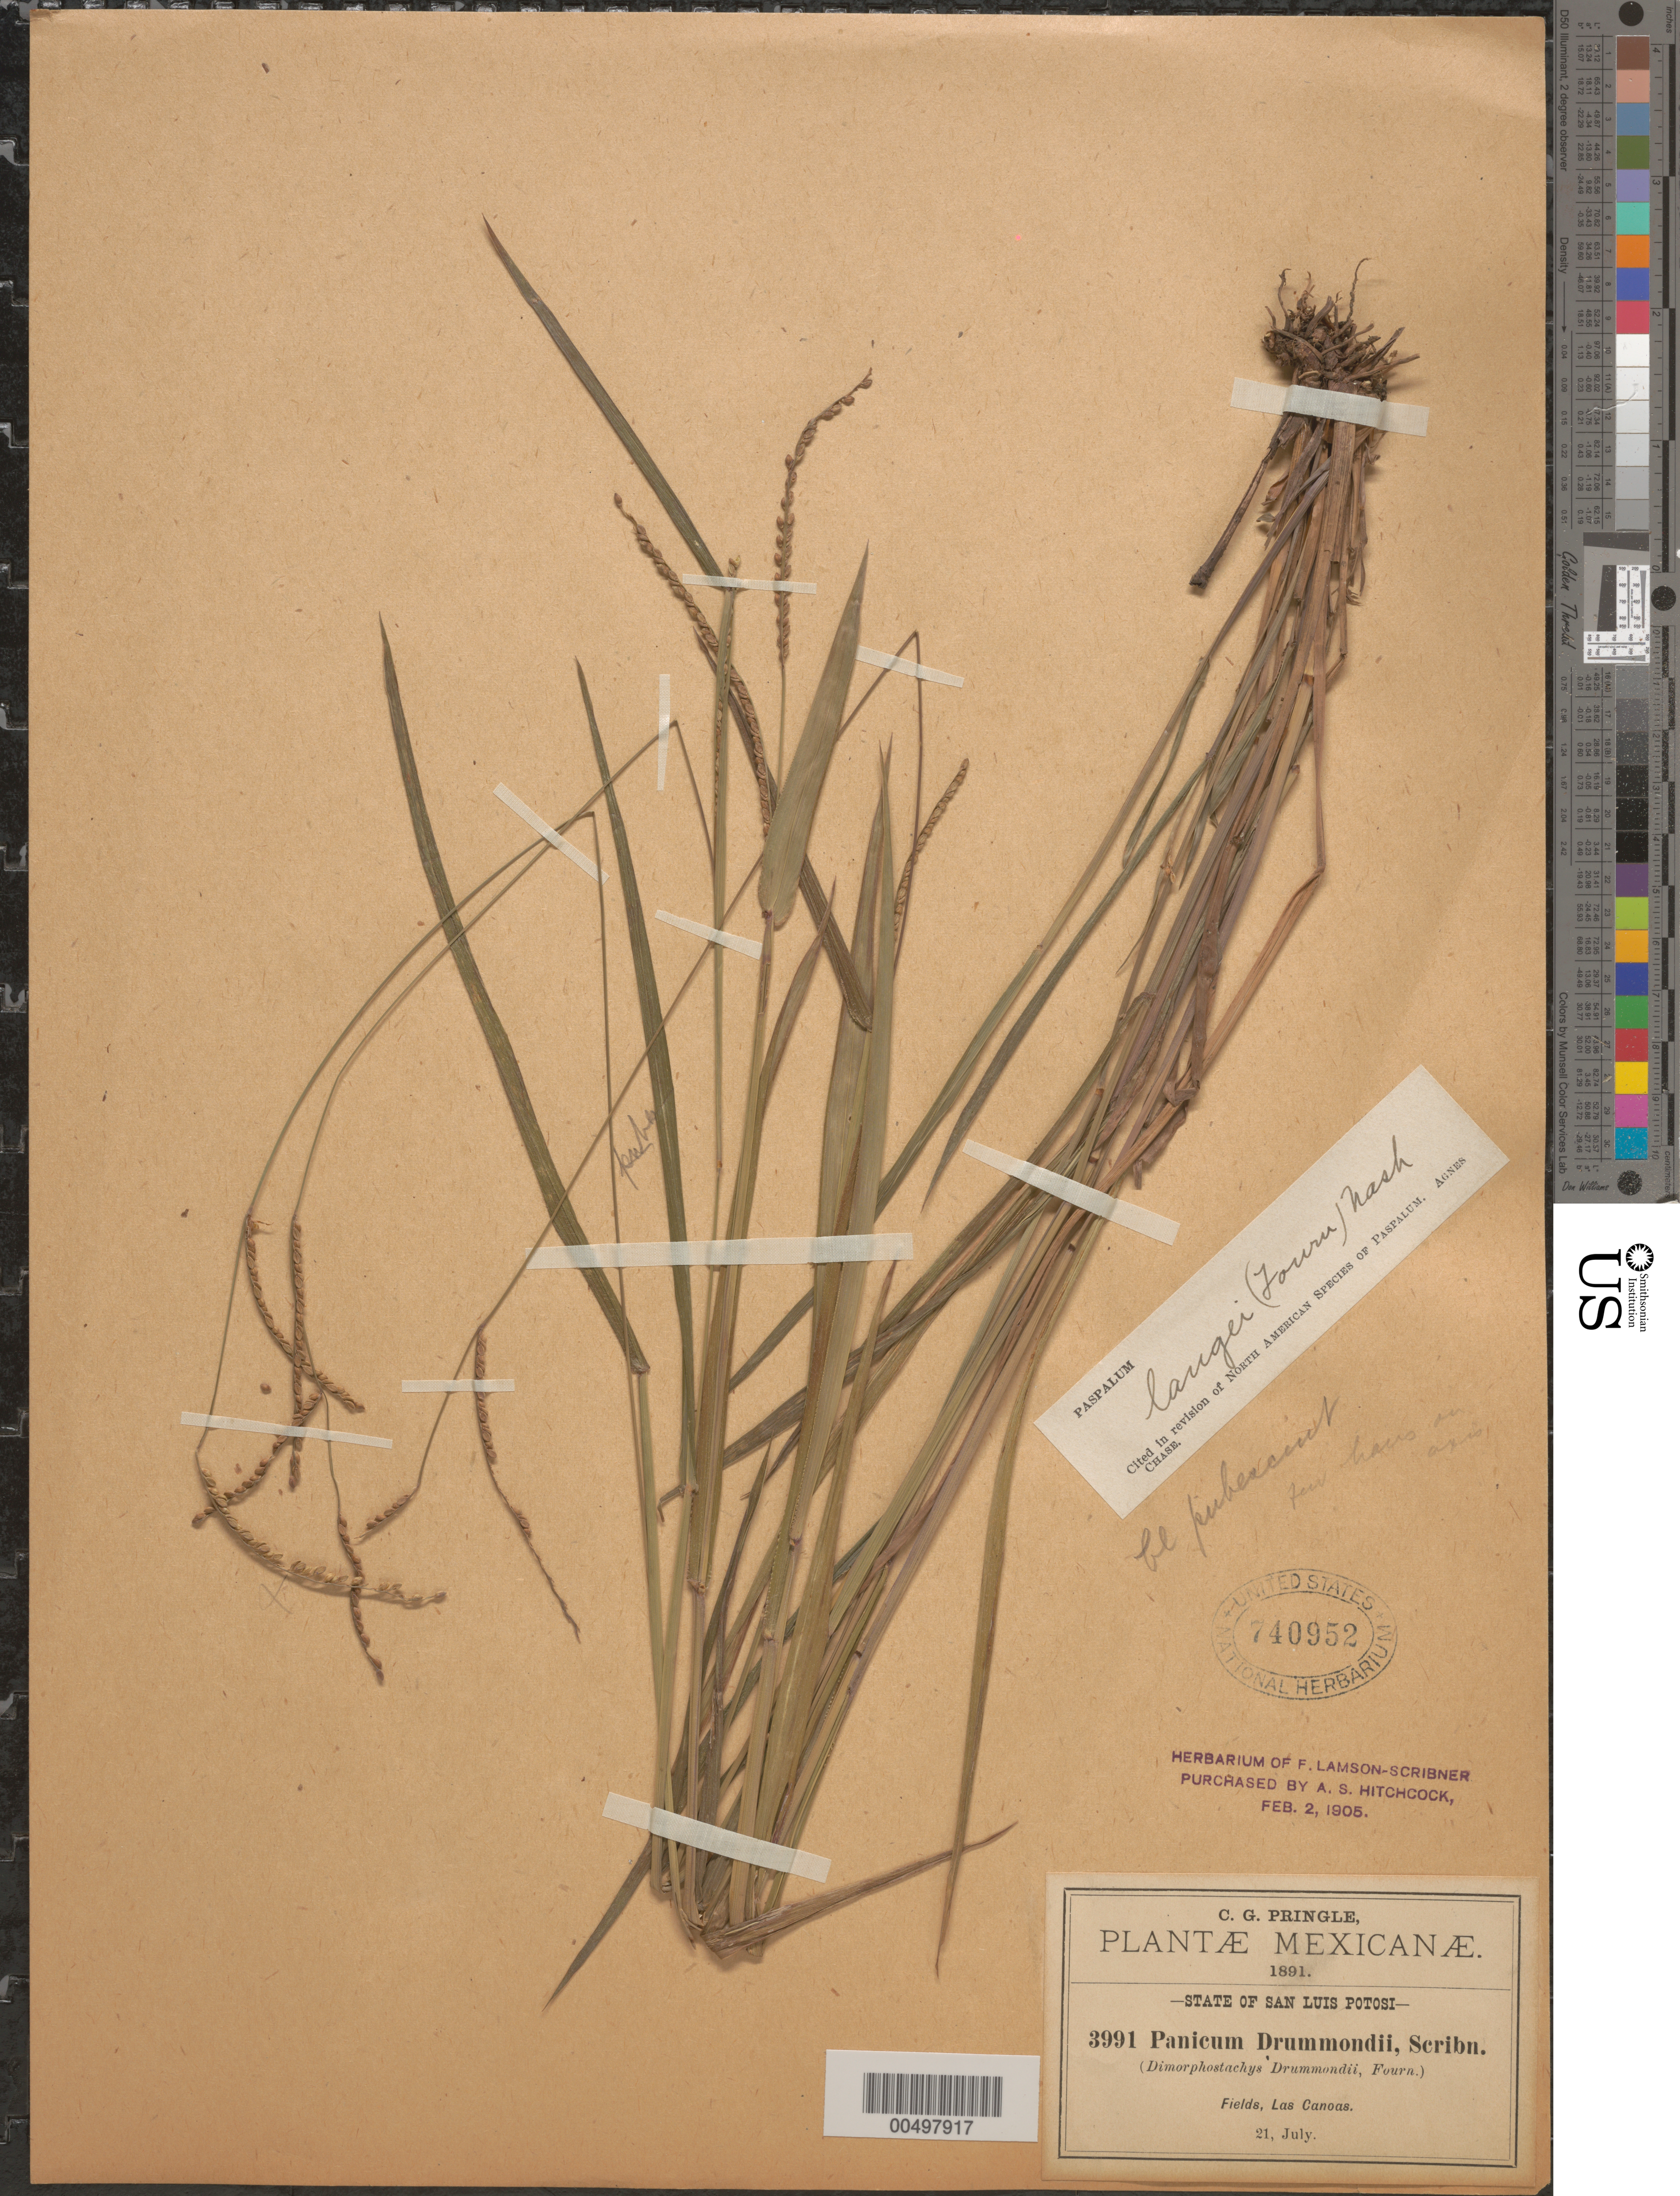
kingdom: Plantae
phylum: Tracheophyta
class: Liliopsida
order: Poales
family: Poaceae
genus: Paspalum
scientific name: Paspalum langei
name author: (E. Fourn.) Nash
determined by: Chase, [M.] Agnes, (US)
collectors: C. G. Pringle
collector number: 3991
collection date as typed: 21 Jul 1891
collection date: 1891-07-21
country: Mexico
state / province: San Luis Potosi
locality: Las Canoas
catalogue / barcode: US 740952